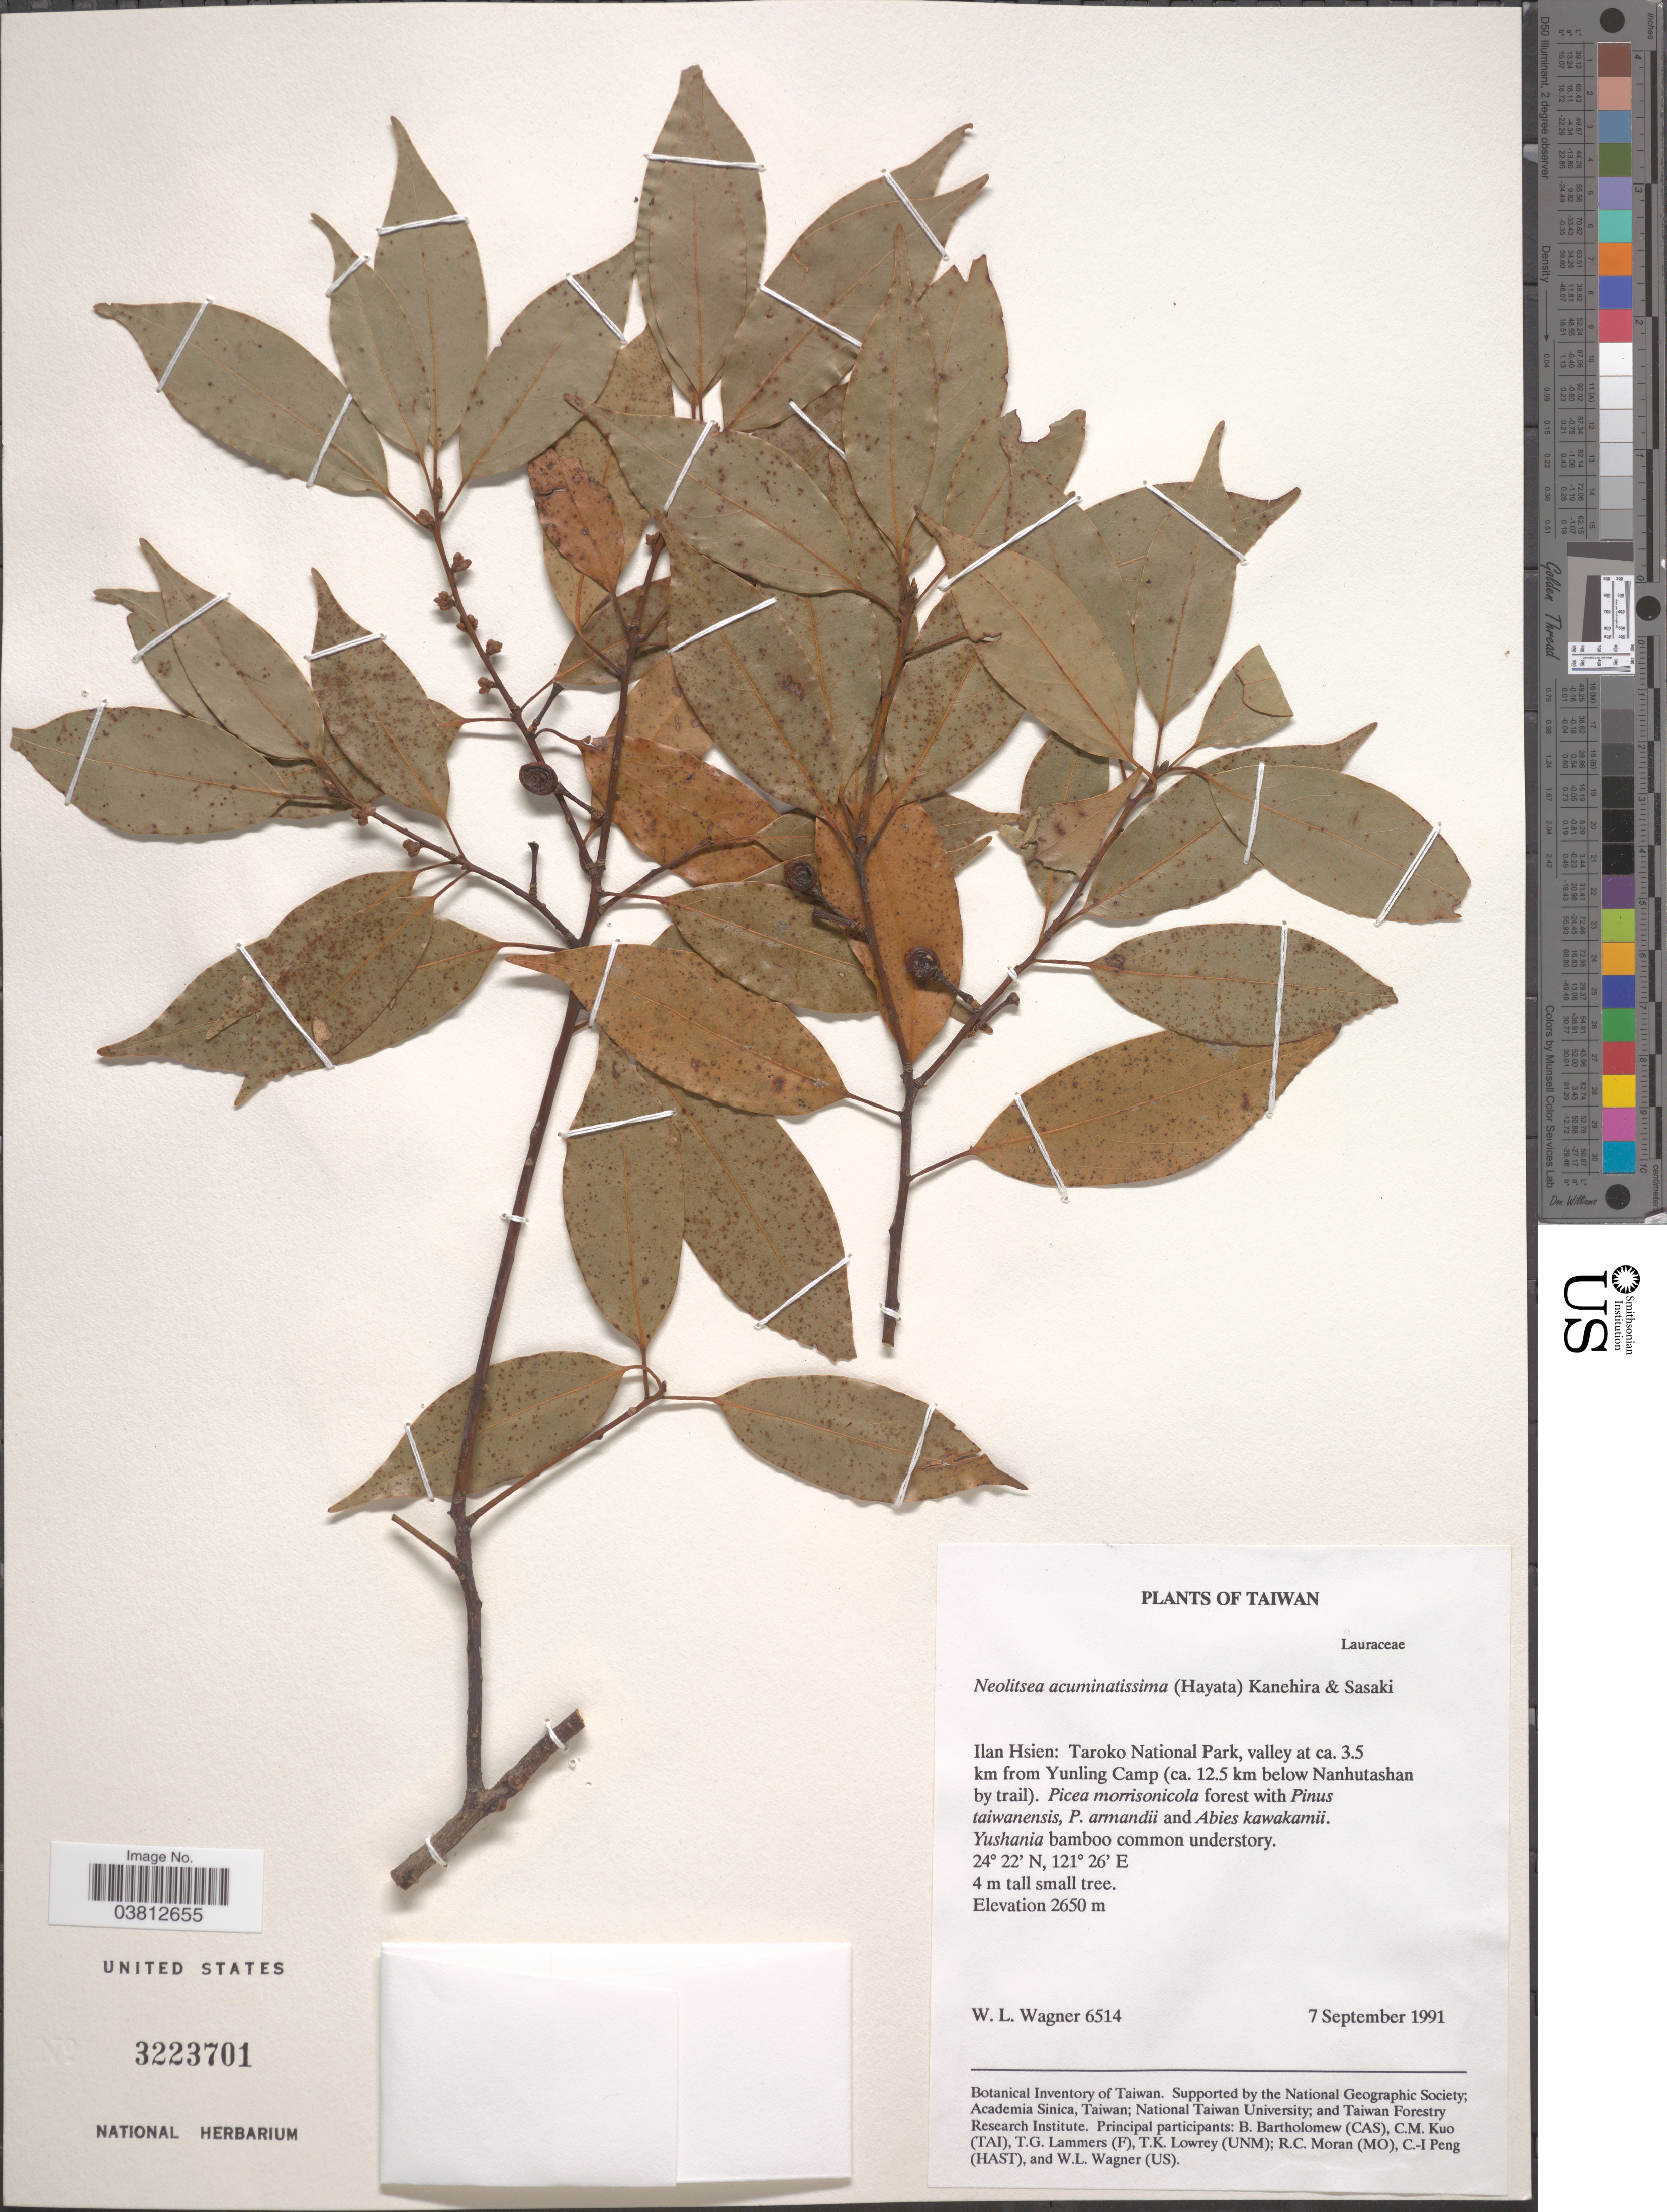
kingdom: Plantae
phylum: Tracheophyta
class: Magnoliopsida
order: Laurales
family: Lauraceae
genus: Neolitsea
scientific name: Neolitsea acuminatissima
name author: (Hayata) Kaneh. & Sasaki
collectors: W. L. Wagner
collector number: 6514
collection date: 1991-09-07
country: Taiwan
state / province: Ilan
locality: Ilan Hsien: Taroko National Park, valley at ca. 3.5 km from Yunling Camp (ca. 12.5 km below nanhutashan by trail).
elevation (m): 2650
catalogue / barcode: US 3223701